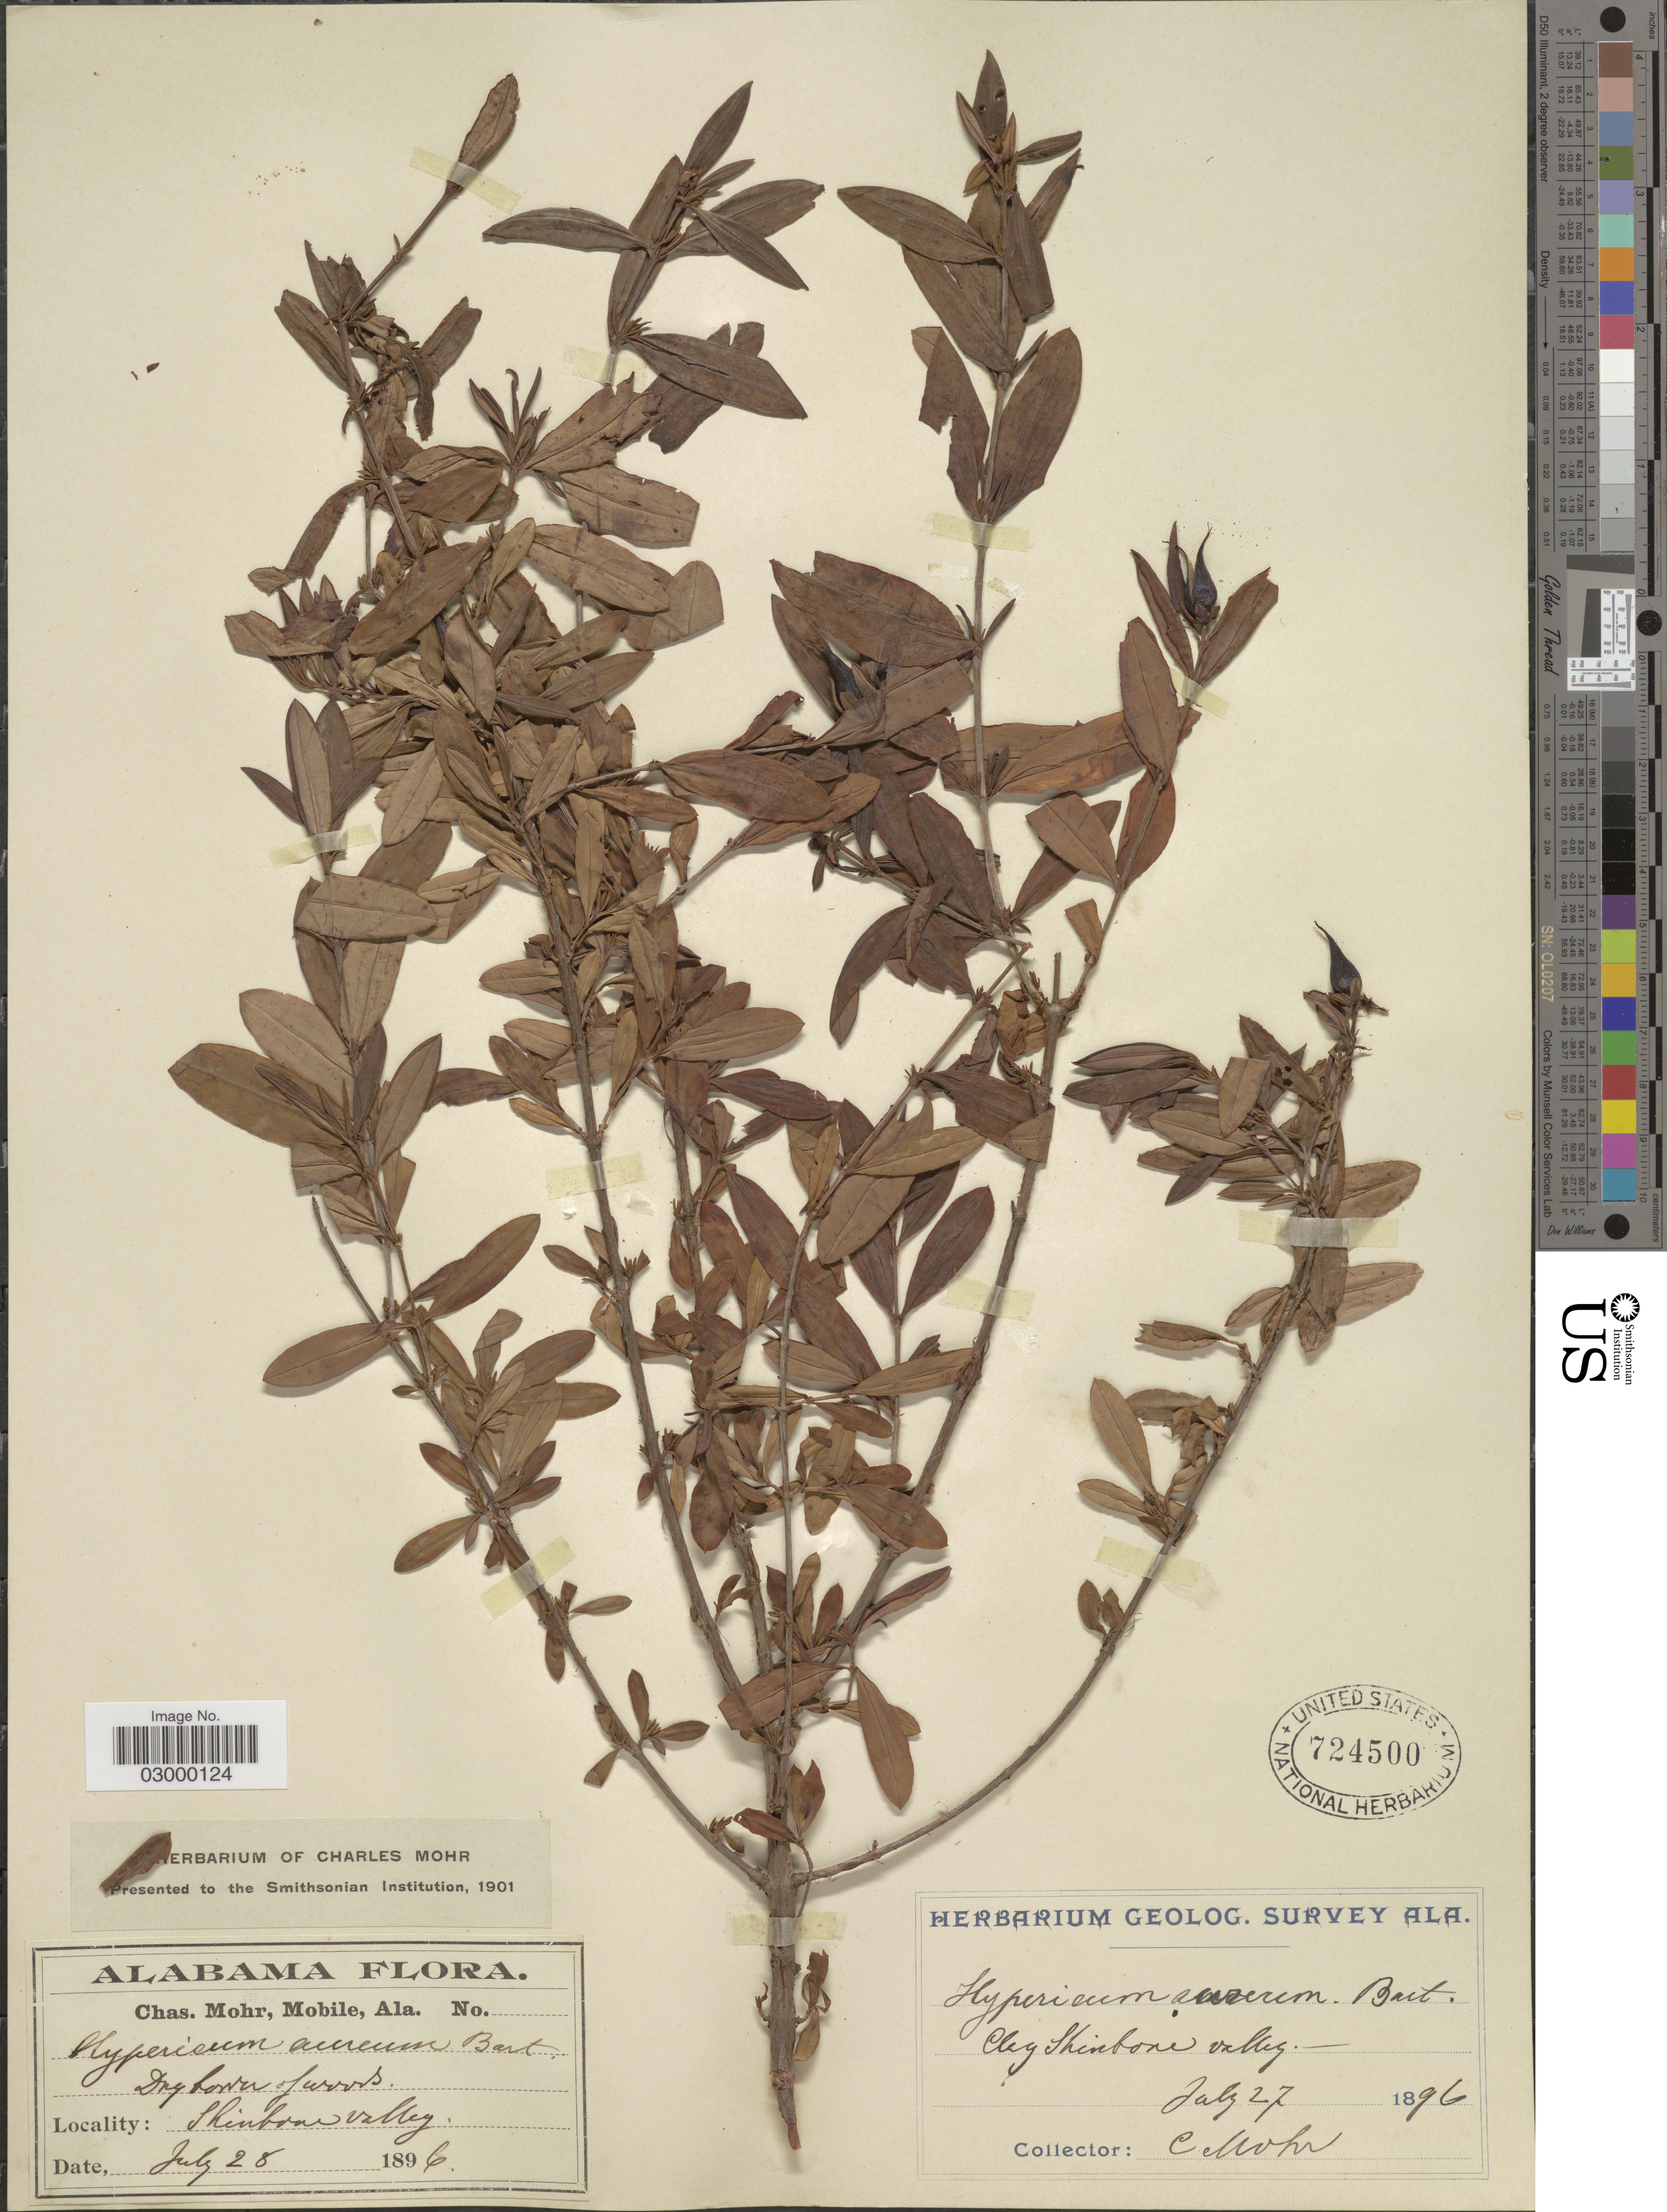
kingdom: Plantae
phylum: Tracheophyta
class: Magnoliopsida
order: Malpighiales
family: Hypericaceae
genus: Hypericum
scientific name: Hypericum aureum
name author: Lour.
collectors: C. T. Mohr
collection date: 1896-07-27/1896-07-28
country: United States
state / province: Alabama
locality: Shinbone valley.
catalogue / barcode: US 724500